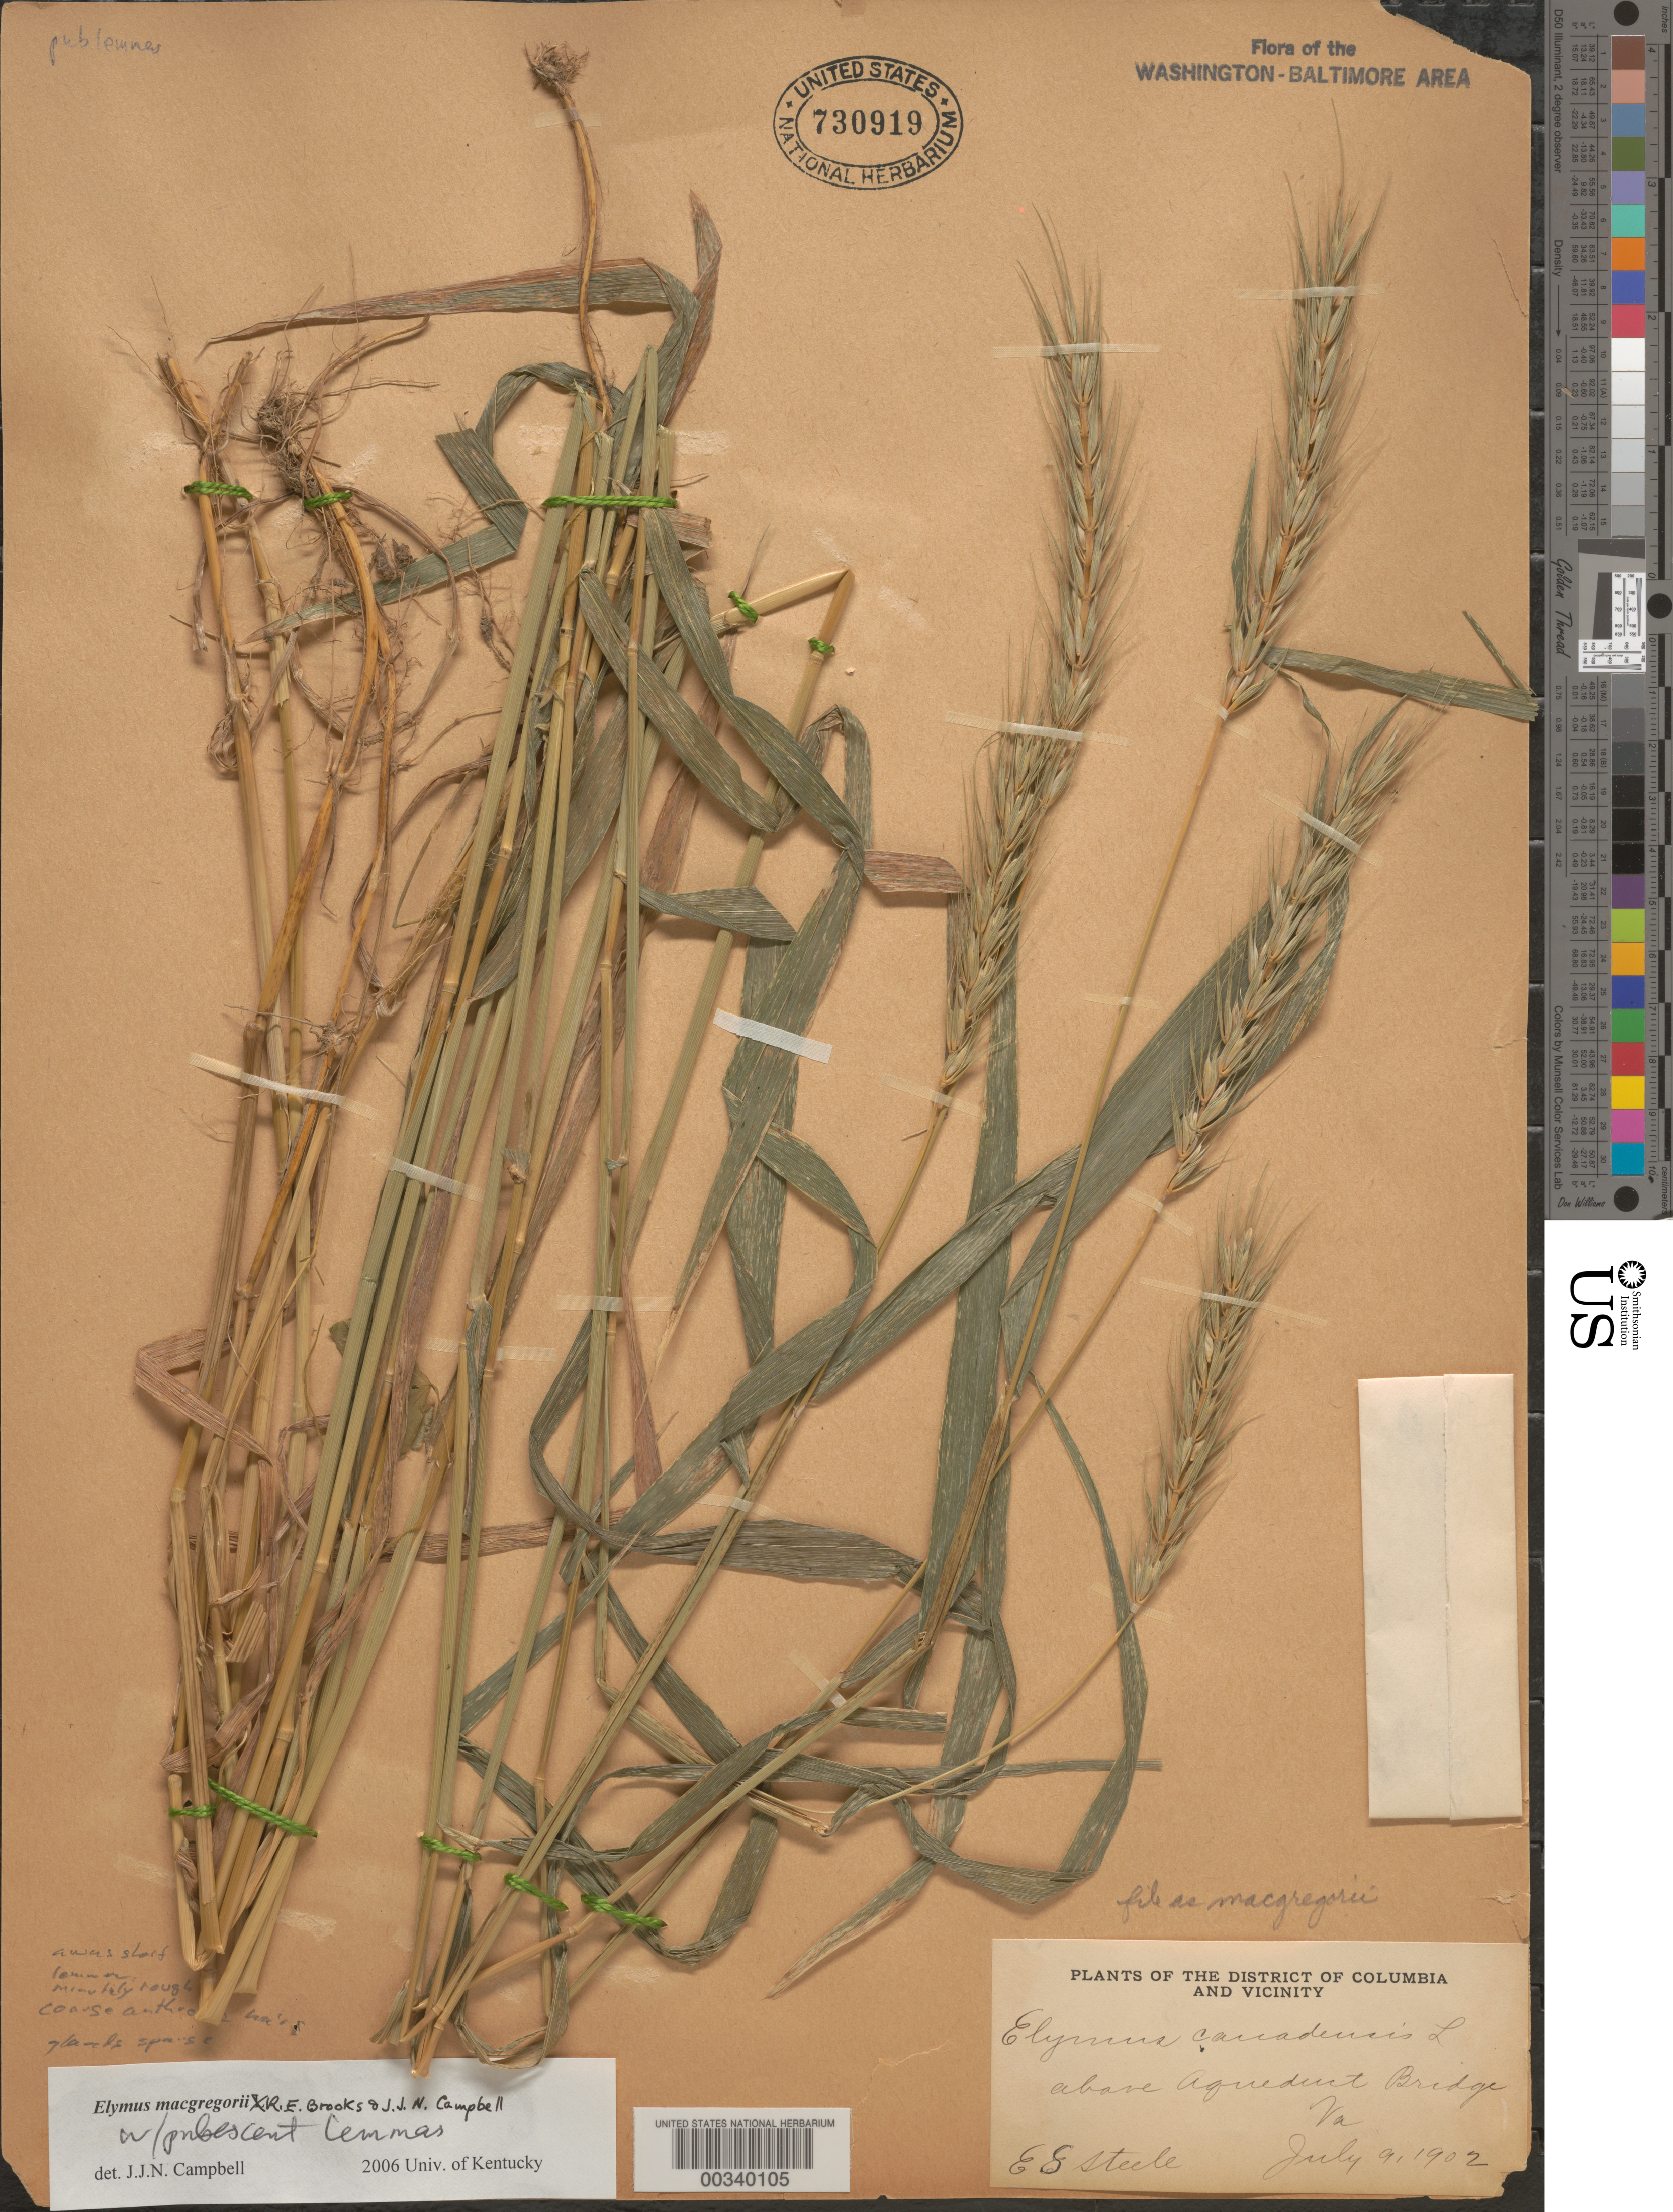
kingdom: Plantae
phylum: Tracheophyta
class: Liliopsida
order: Poales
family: Poaceae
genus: Elymus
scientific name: Elymus macgregorii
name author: R.E. Brooks & J.J.N. Campb.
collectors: E. Steele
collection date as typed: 09 Jul 1902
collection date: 1902-07-09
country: United States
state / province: Virginia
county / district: Arlington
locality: Aqueduct Bridge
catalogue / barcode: US 730919